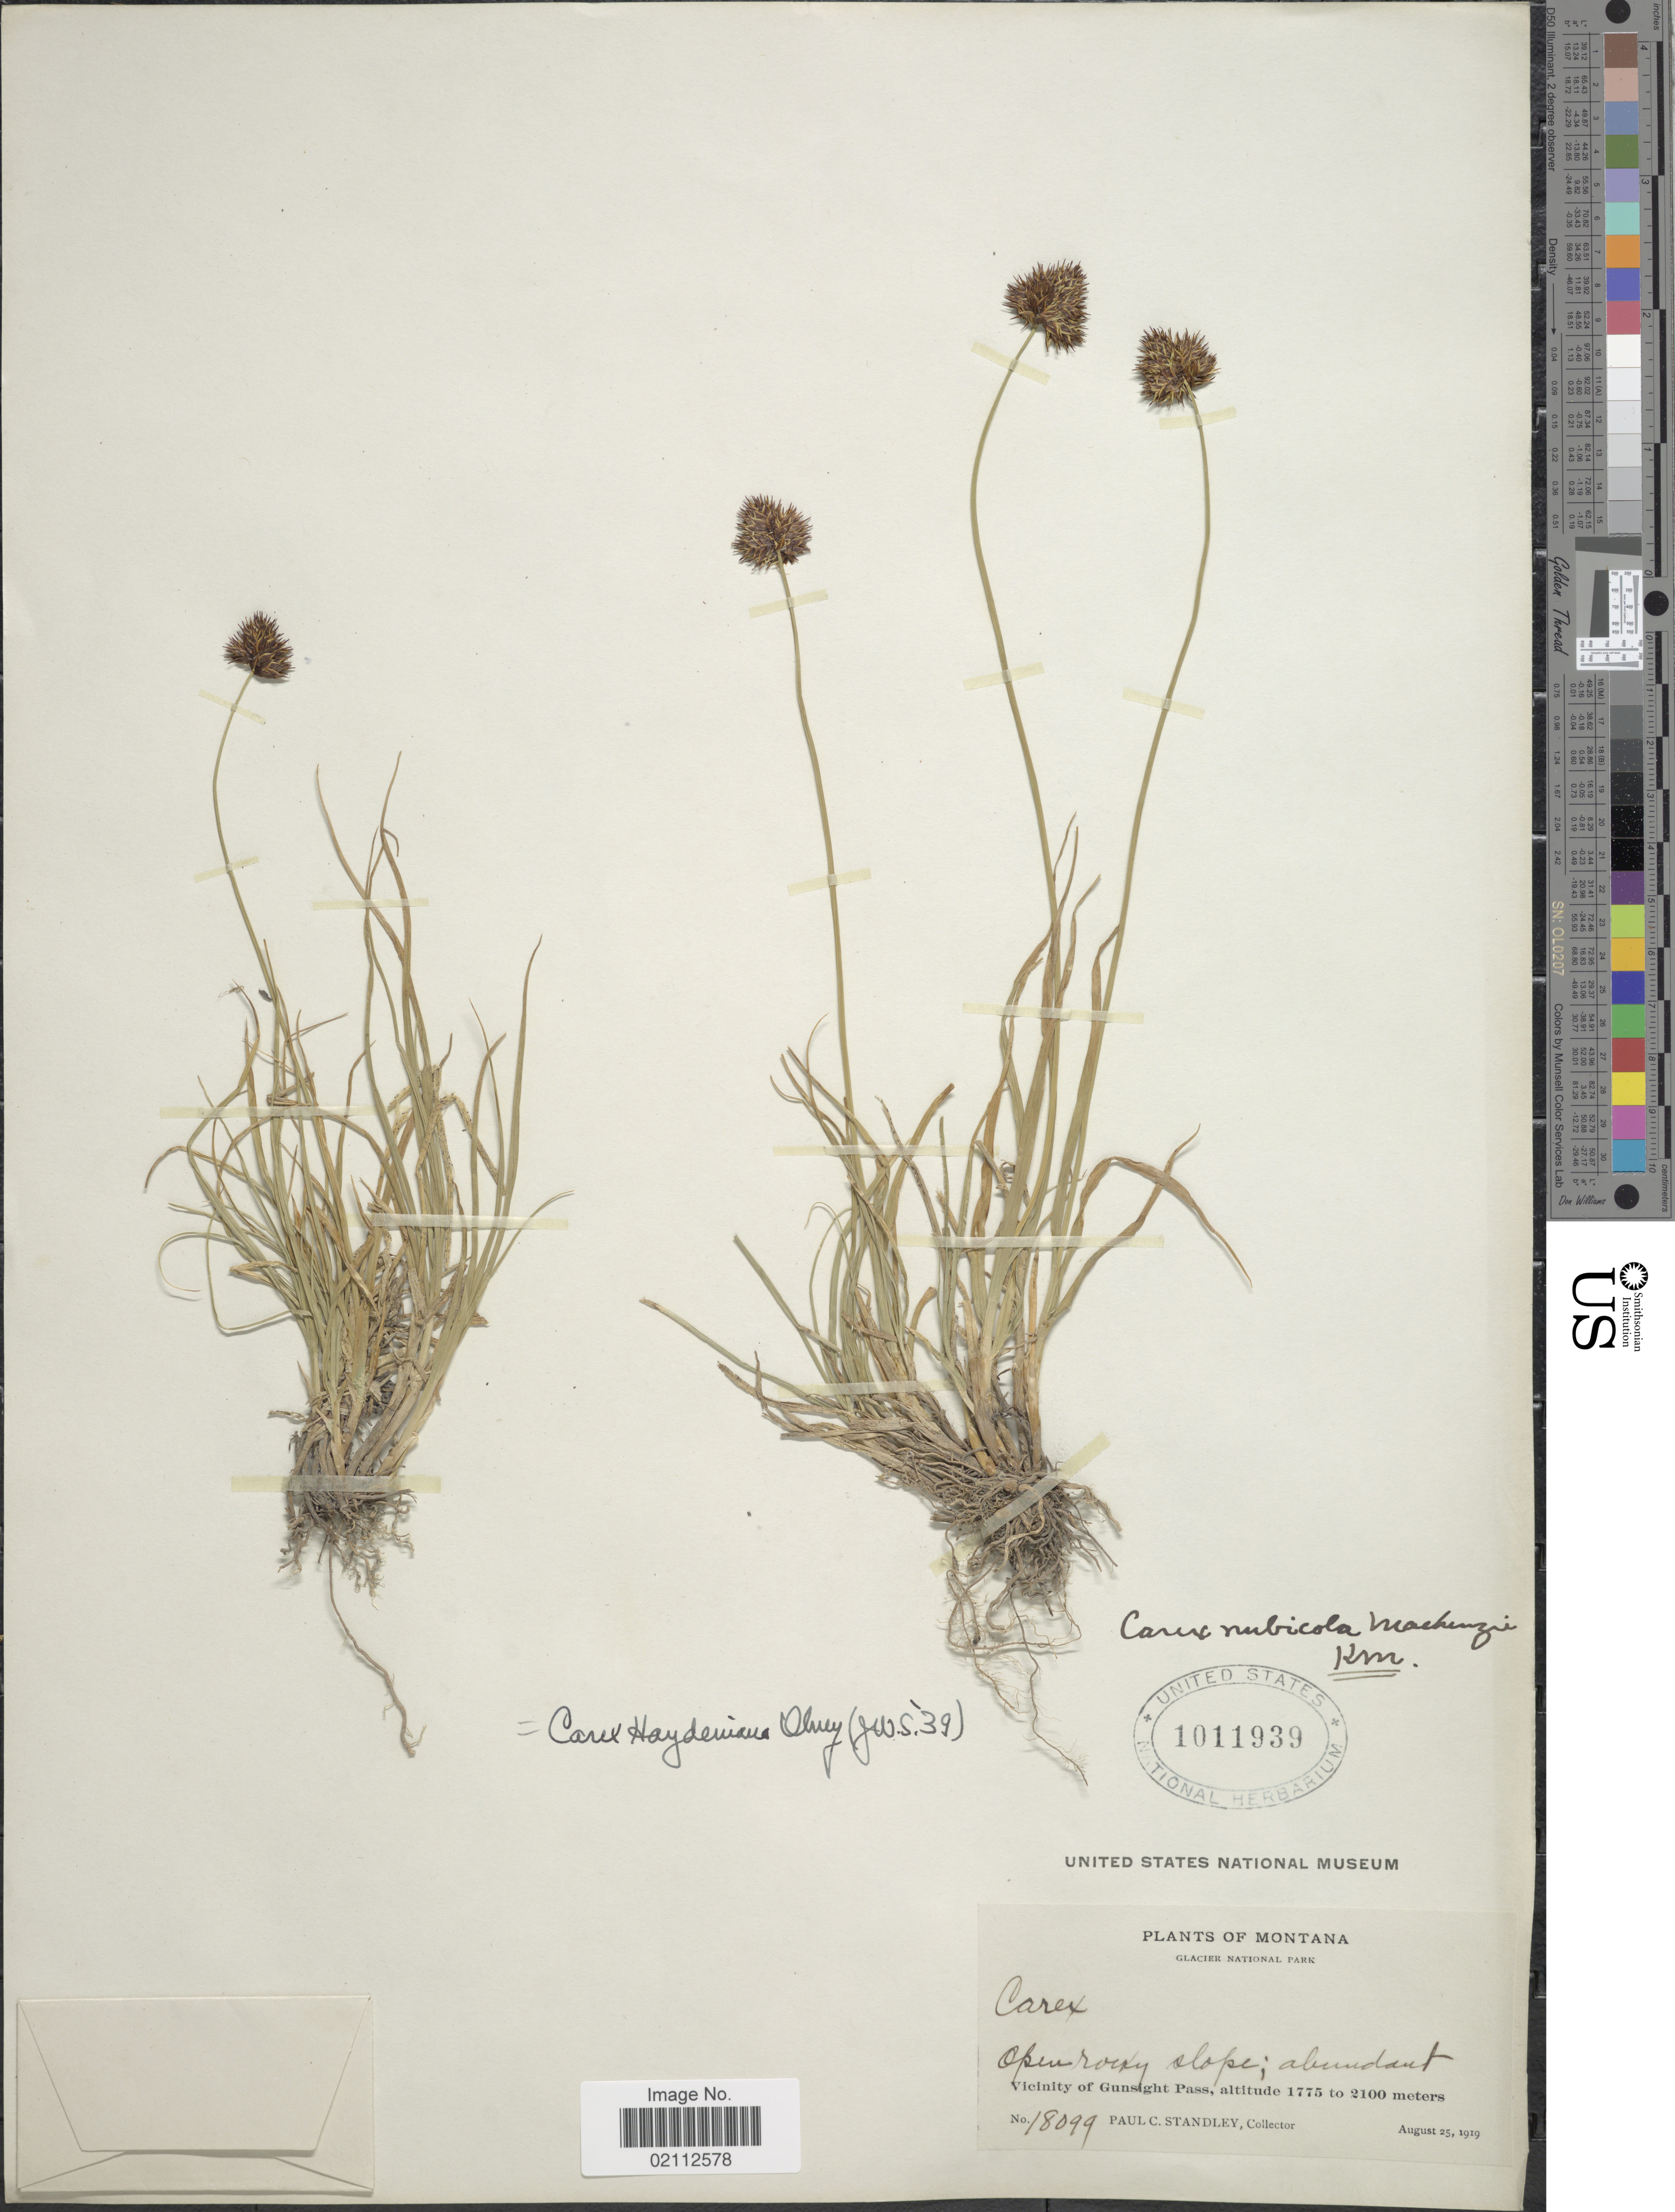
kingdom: Plantae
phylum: Tracheophyta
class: Liliopsida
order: Poales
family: Cyperaceae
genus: Carex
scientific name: Carex haydeniana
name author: Olney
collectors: P. C. Standley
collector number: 18099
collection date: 1919-08-25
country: United States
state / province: Montana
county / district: Glacier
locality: Glacier National Park, open rocky slope, Vicinity of Gunsight Pass.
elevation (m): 1775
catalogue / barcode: US 1011939